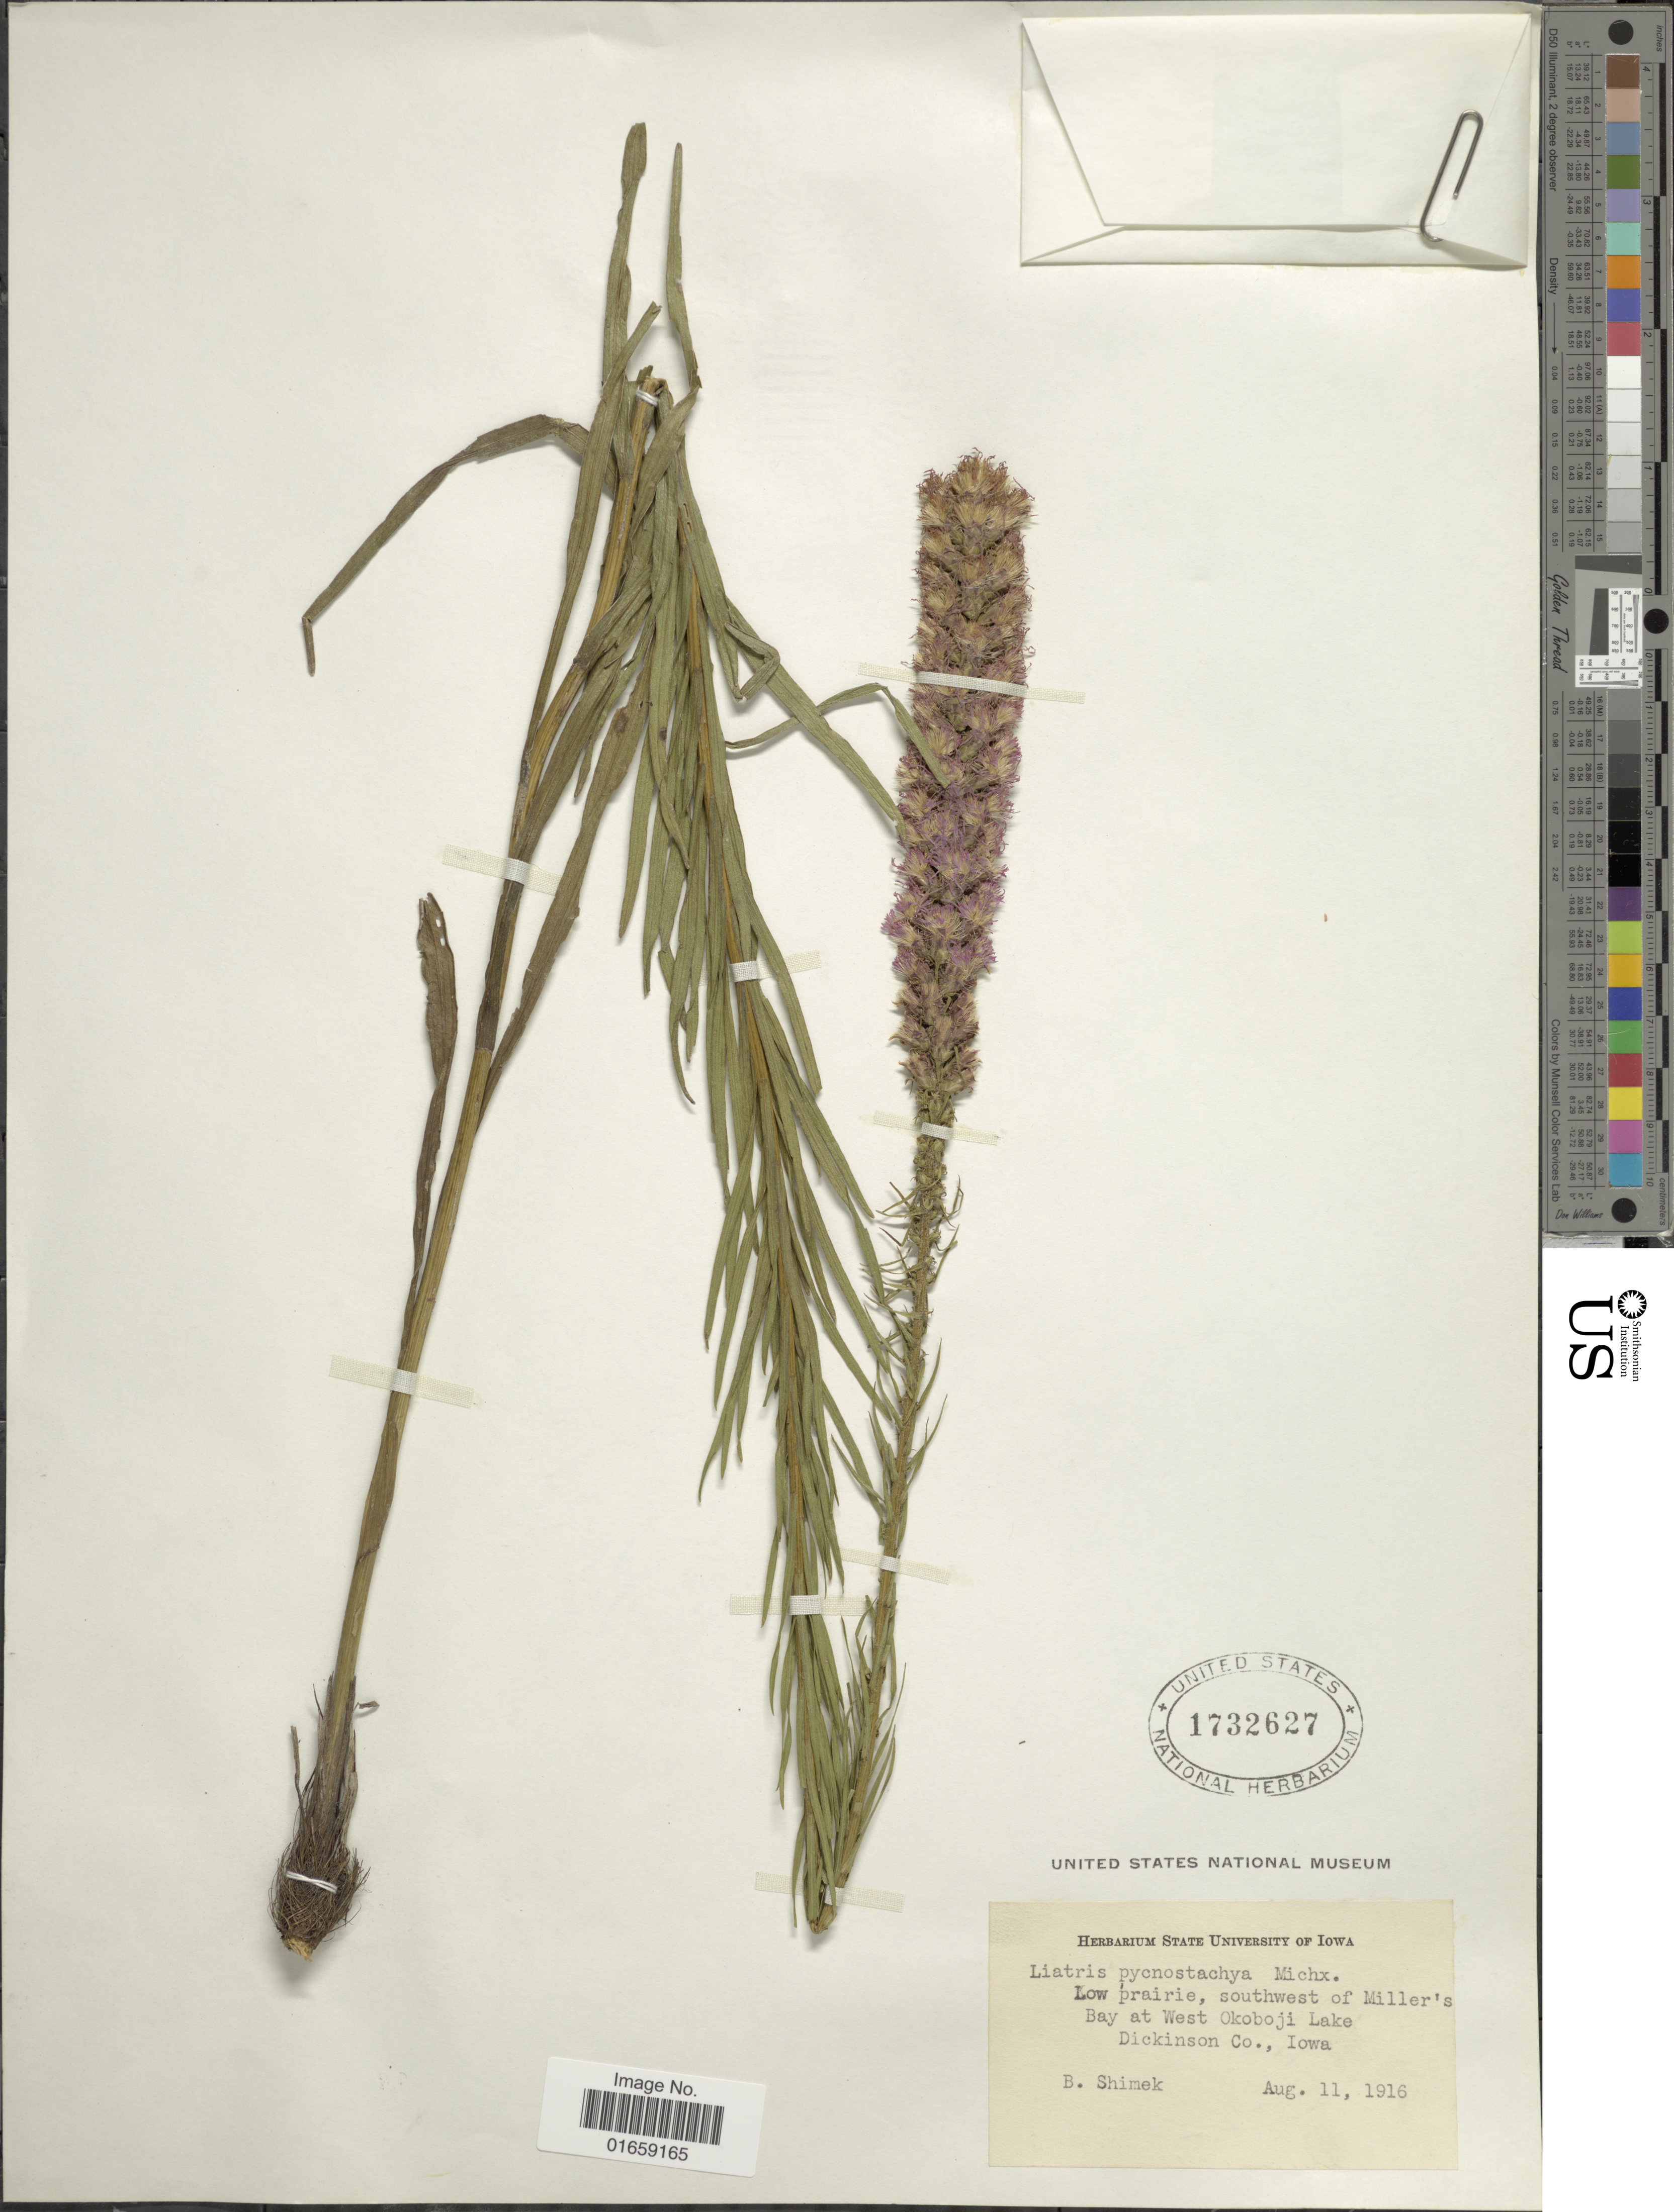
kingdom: Plantae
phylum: Tracheophyta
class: Magnoliopsida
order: Asterales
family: Asteraceae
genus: Liatris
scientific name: Liatris pycnostachya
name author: Michx.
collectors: B. Shimek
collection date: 1916-08-11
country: United States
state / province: Iowa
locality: Low prairie, southwest of Miller's, Bay at west Okoboji Lake Dickinson Co., Iowa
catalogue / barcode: US 1732627